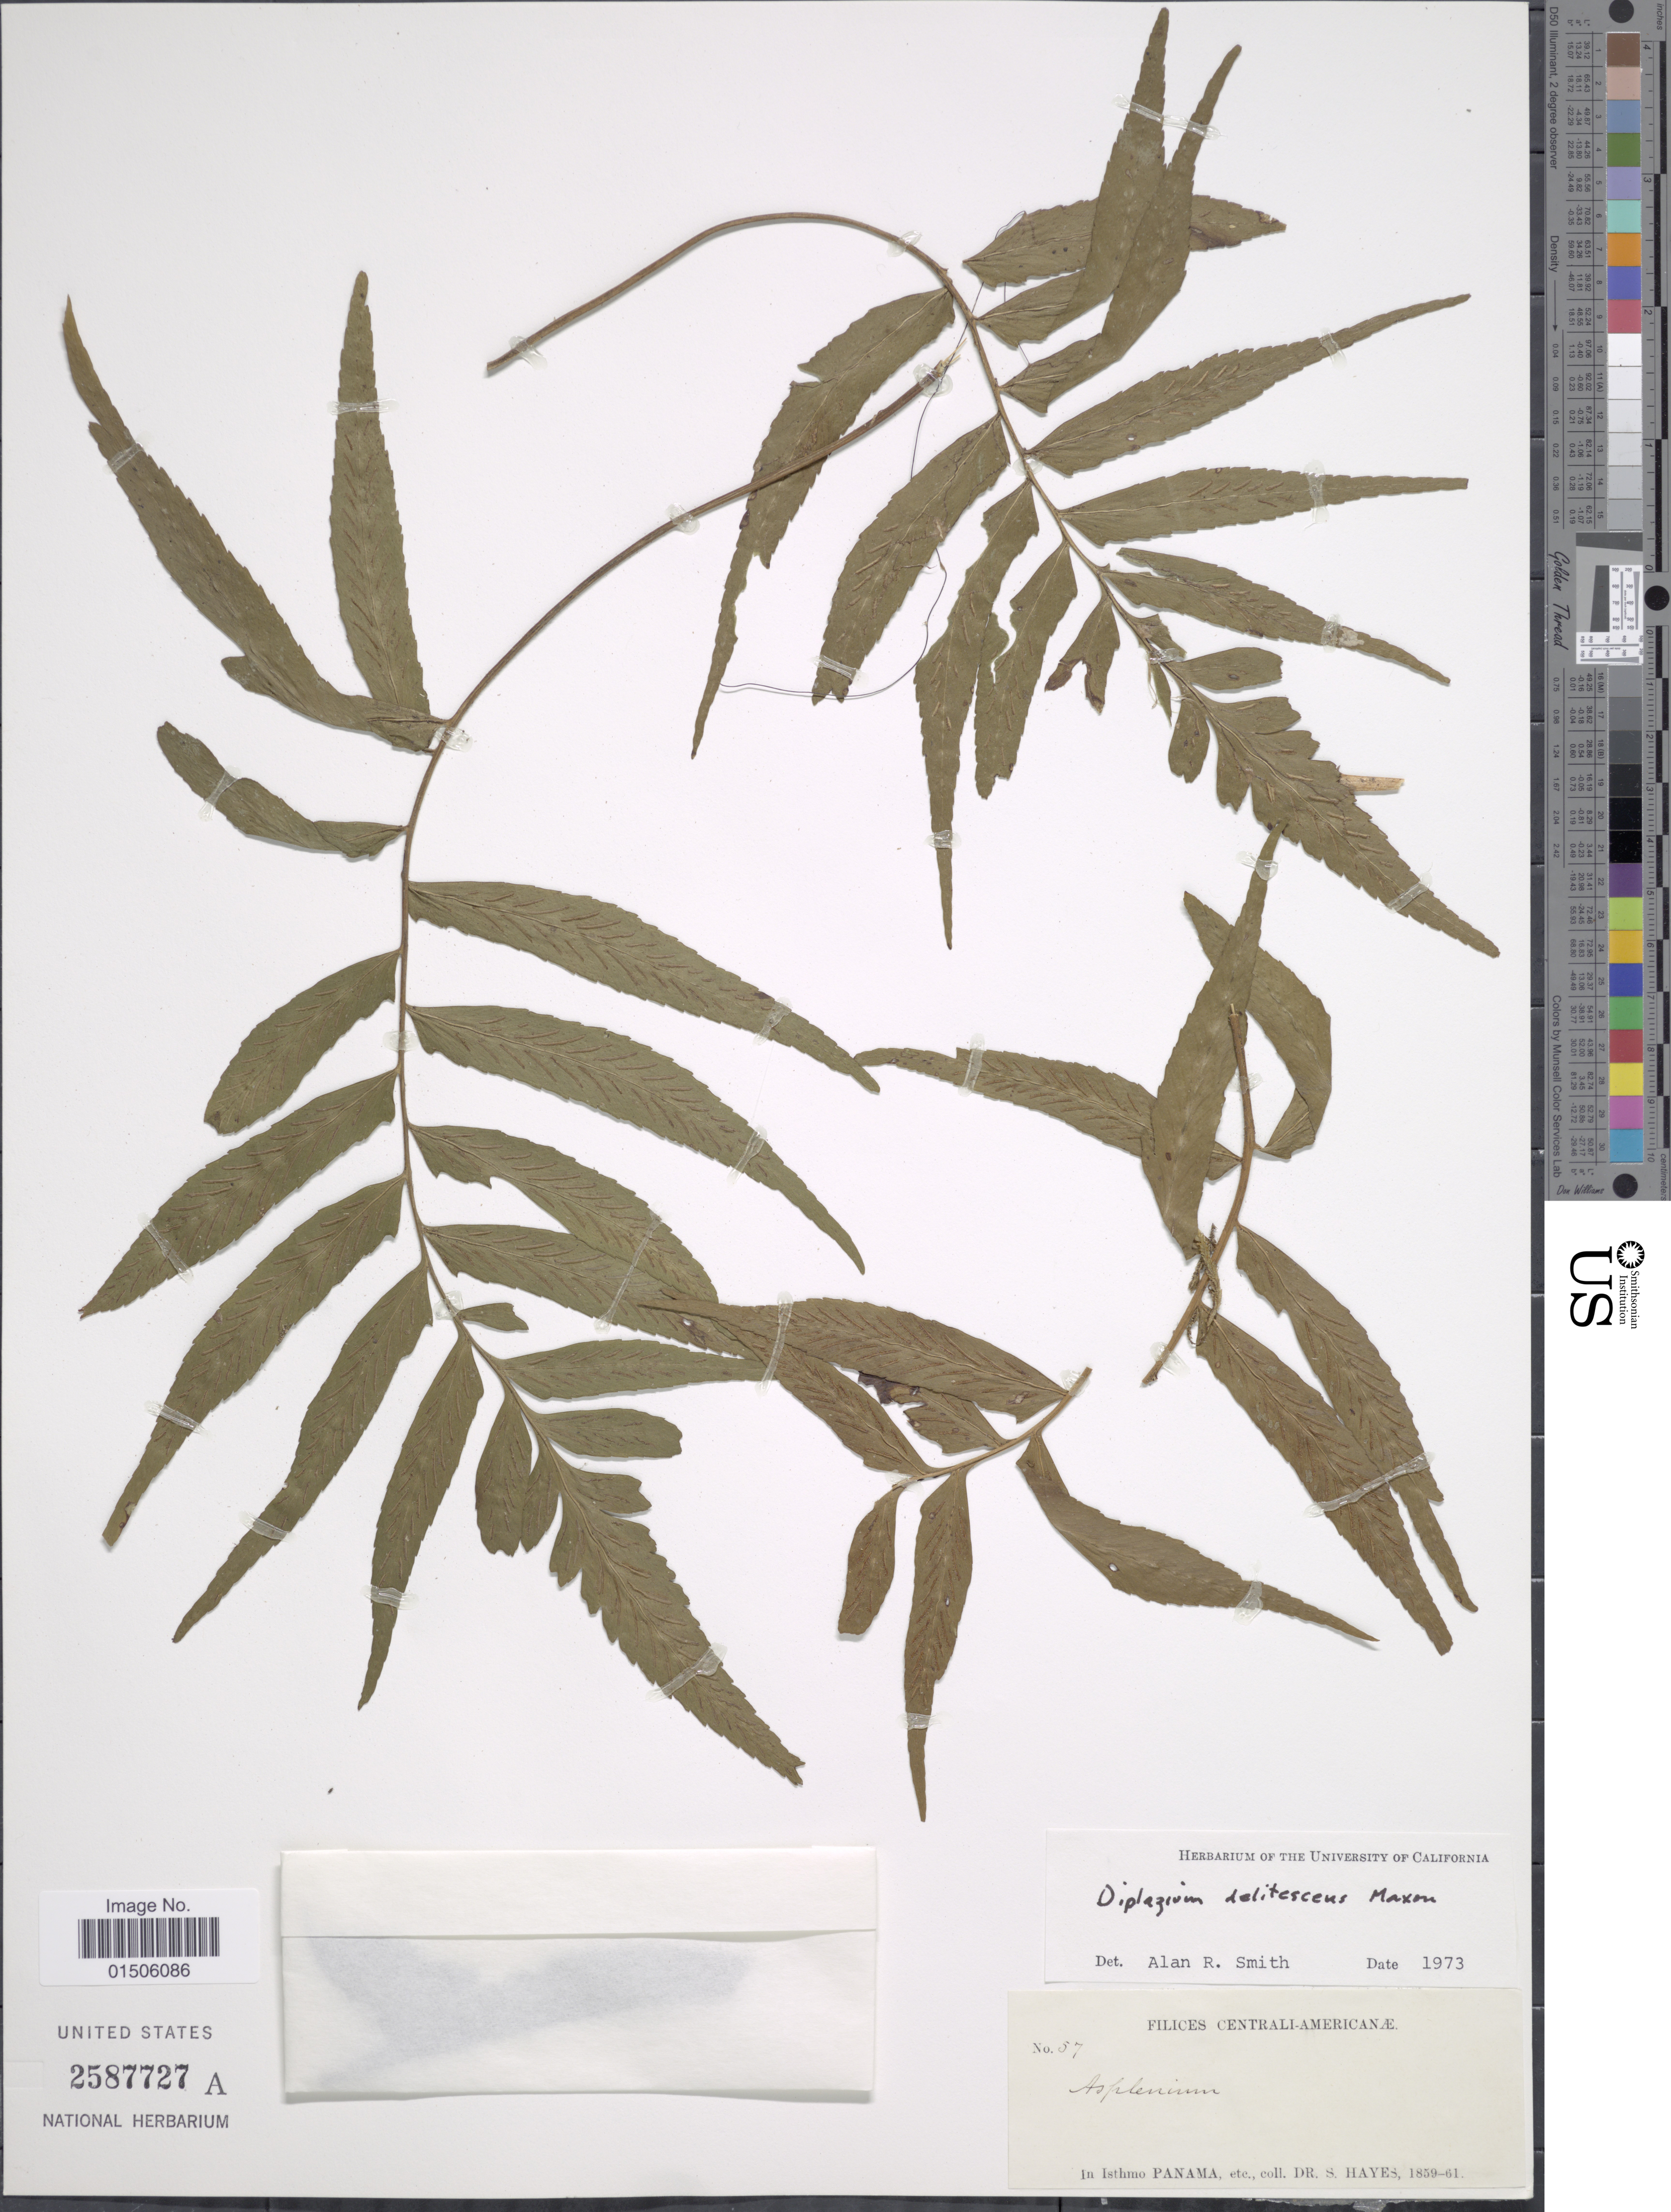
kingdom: Plantae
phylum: Tracheophyta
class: Polypodiopsida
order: Polypodiales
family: Aspleniaceae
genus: Asplenium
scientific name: Asplenium delitescens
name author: (Maxon) L.D. Gómez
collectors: S. Hayes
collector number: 57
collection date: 1859/1861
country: Panama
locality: Filices Centrali-Americanæ, In Isthmo Panama, etc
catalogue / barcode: US 2587727A